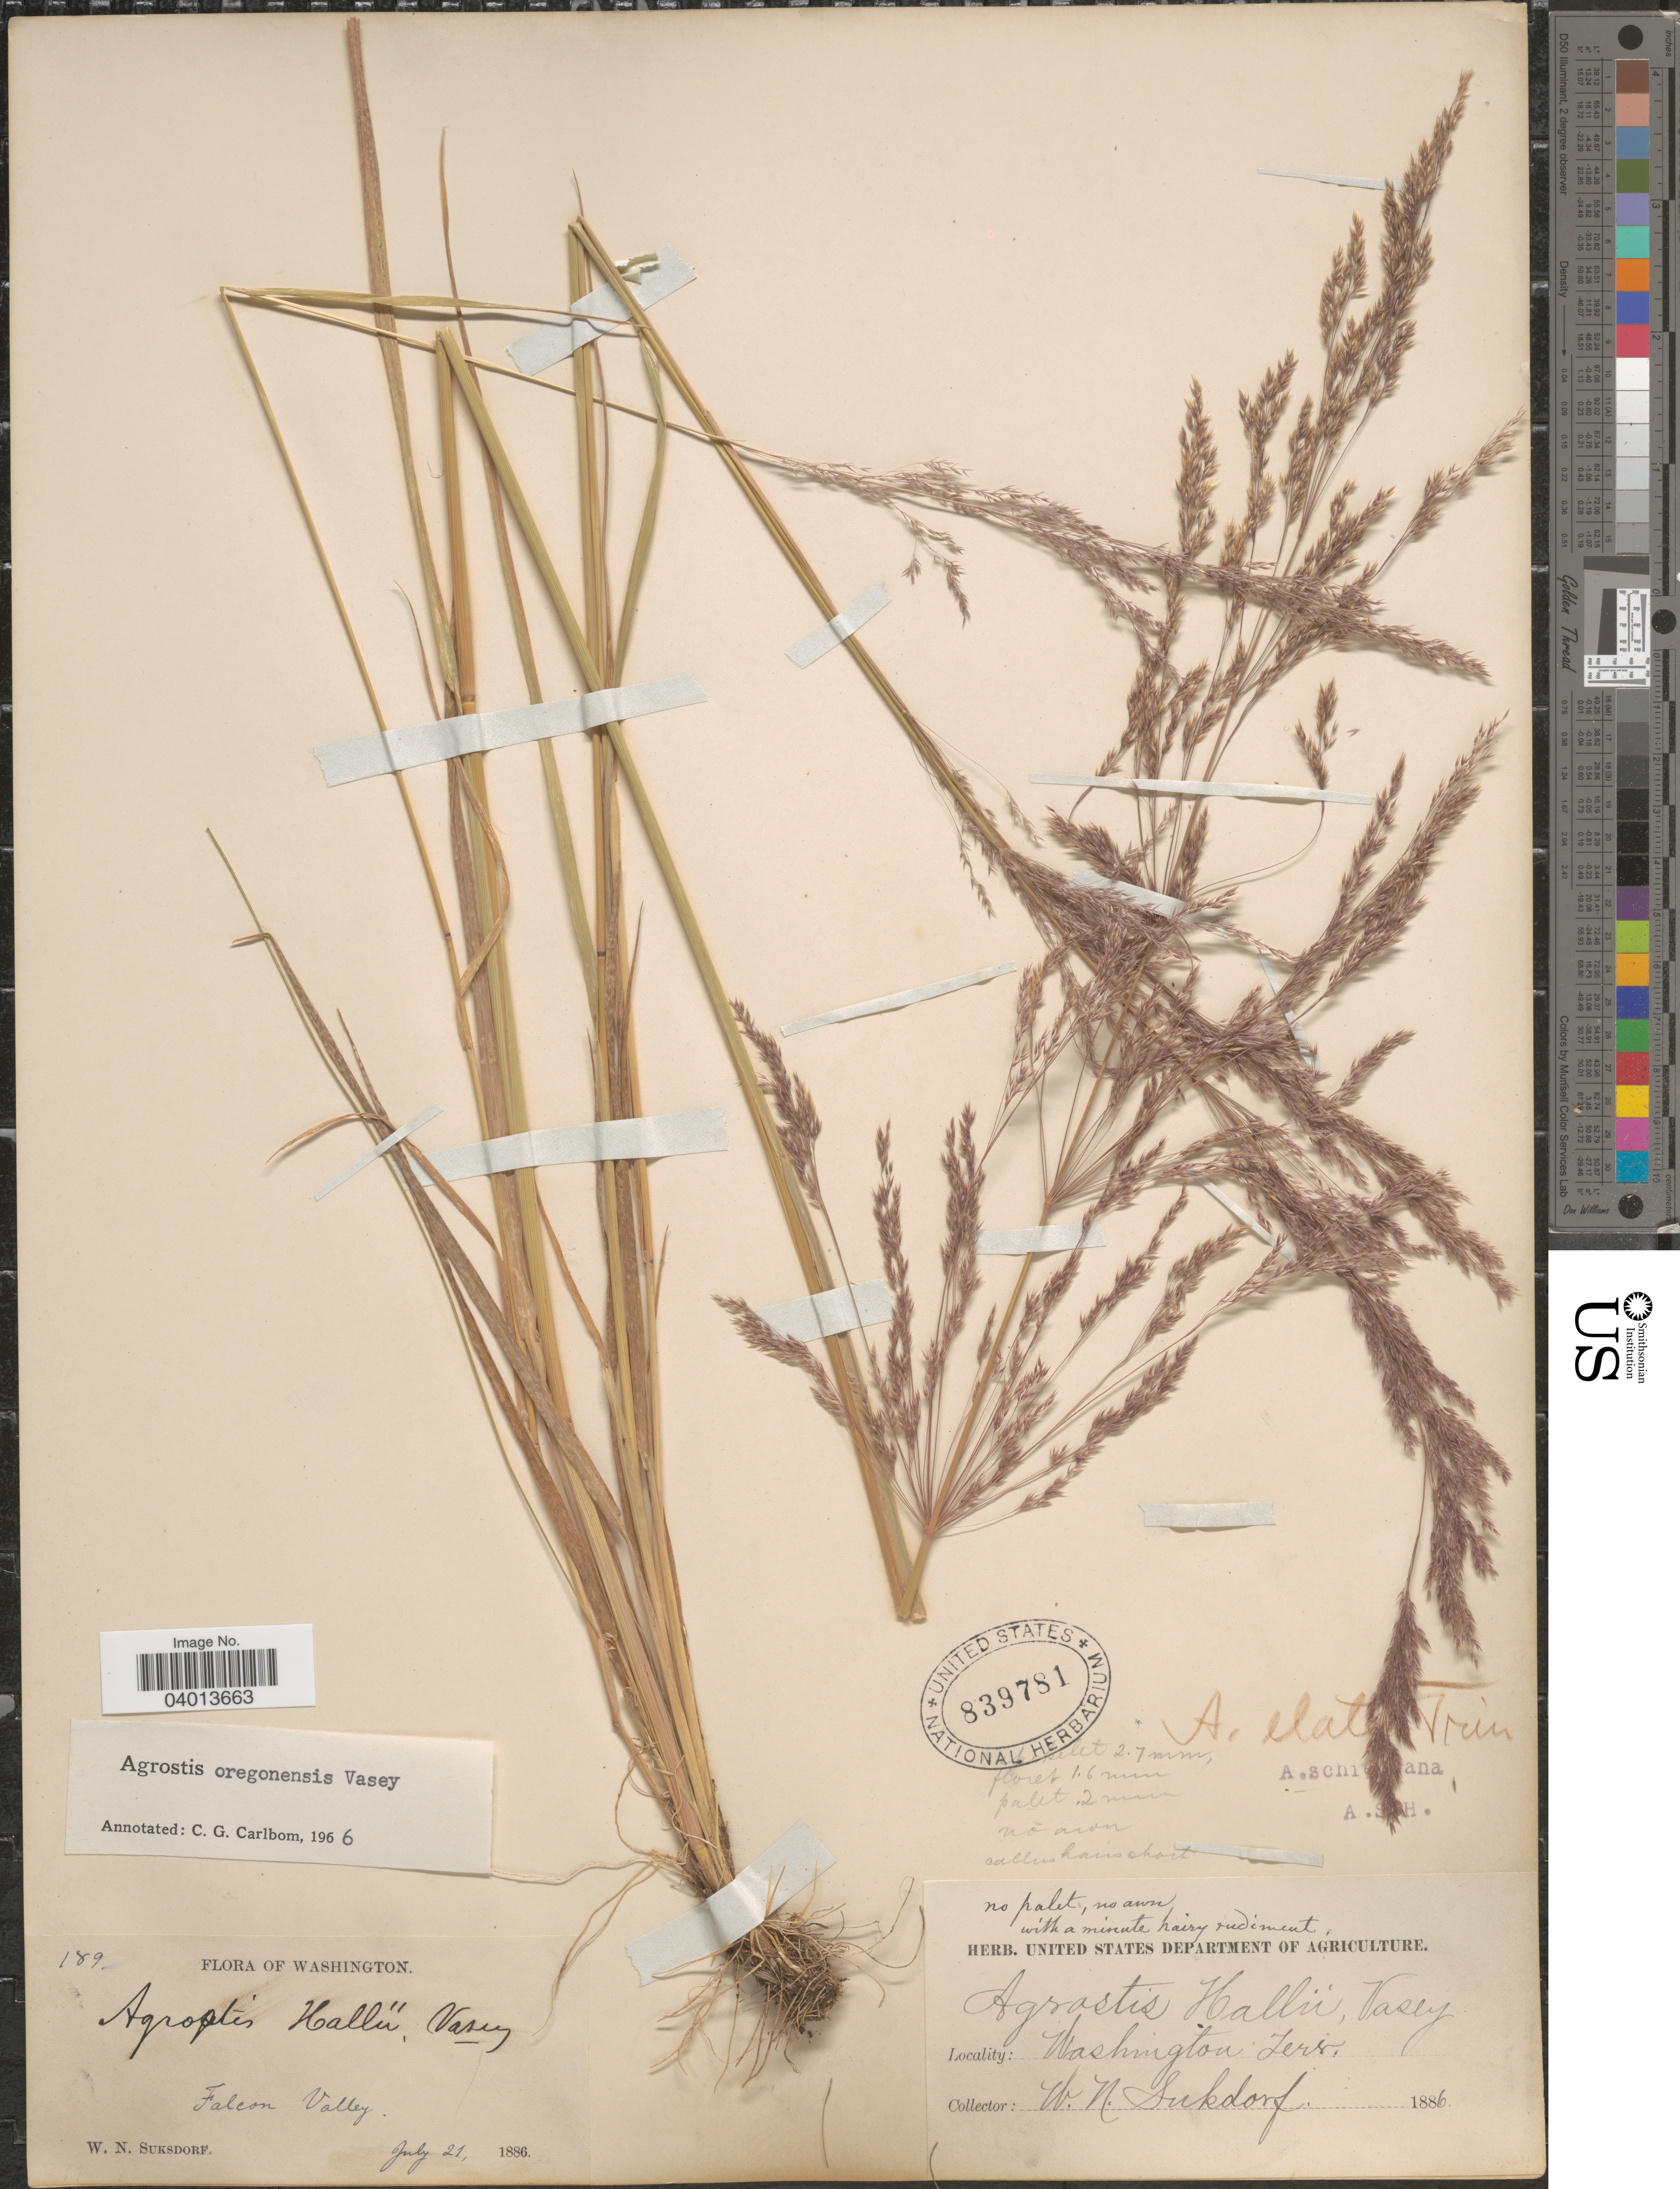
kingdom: Plantae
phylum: Tracheophyta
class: Liliopsida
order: Poales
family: Poaceae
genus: Agrostis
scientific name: Agrostis oregonensis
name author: Vasey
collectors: W. N. Suksdorf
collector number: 189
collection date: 1886-07-21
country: United States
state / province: Washington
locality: Washington Terr. Falcon Valley.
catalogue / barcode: US 839781